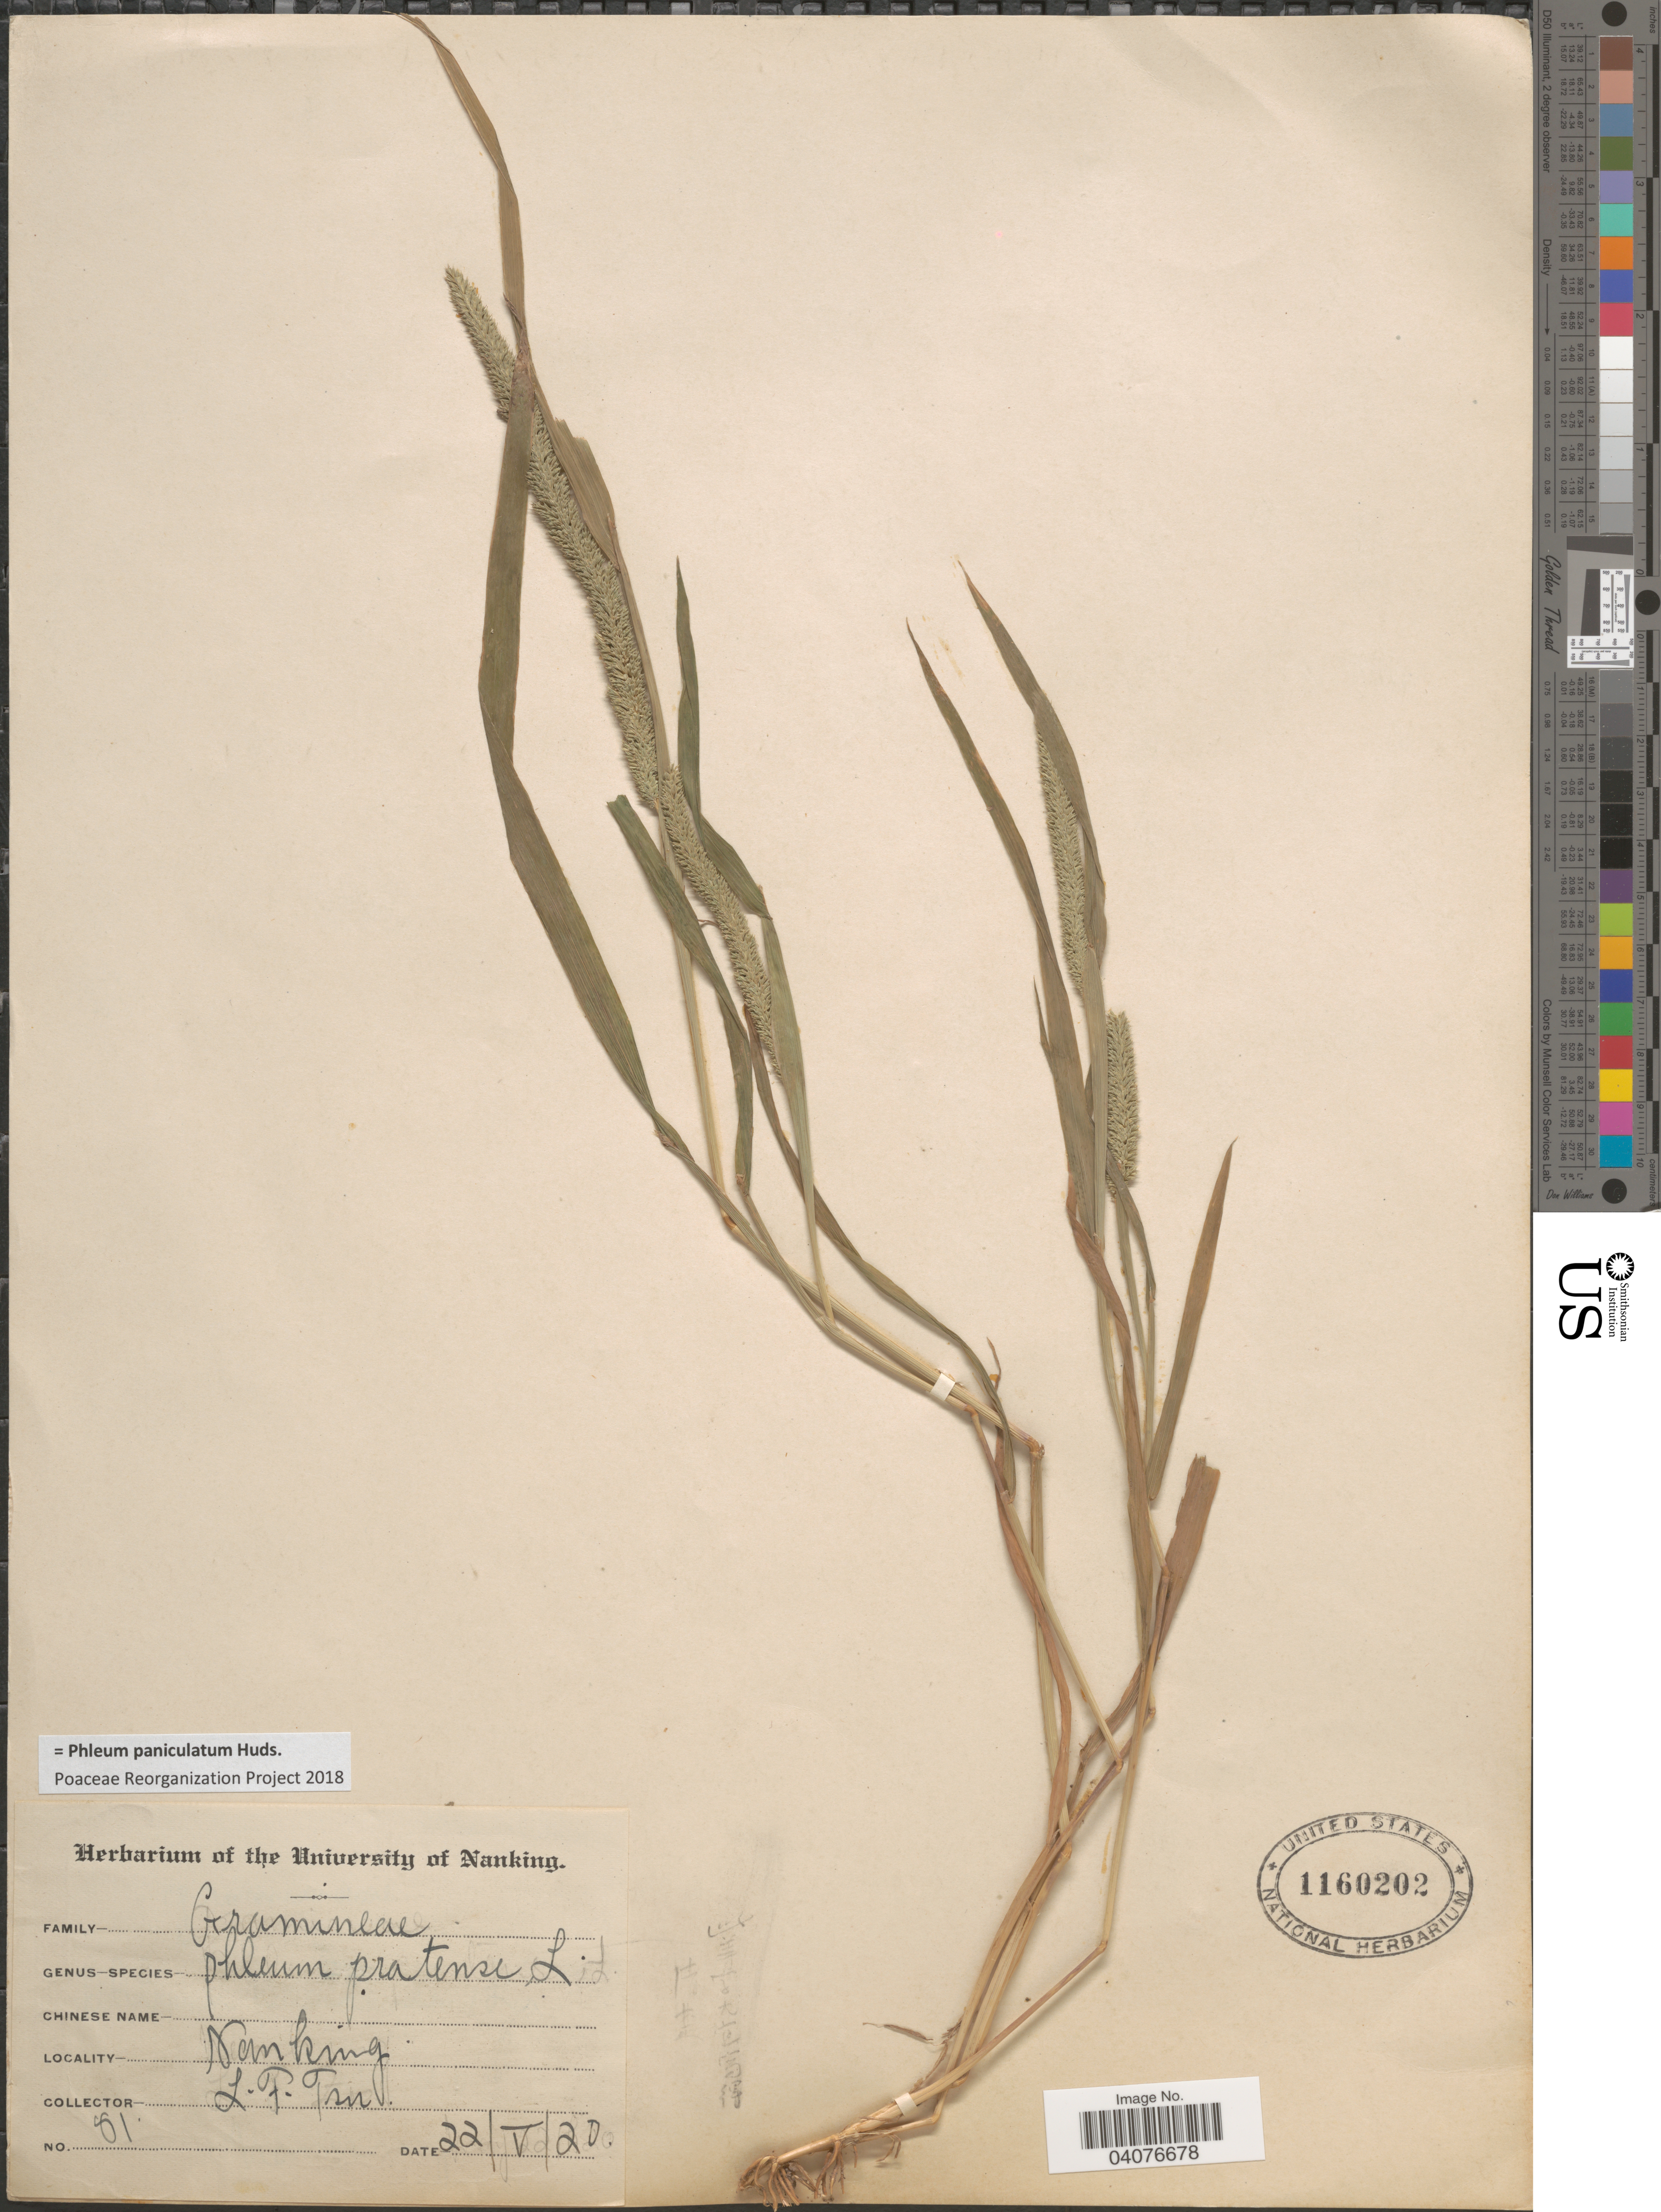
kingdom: Plantae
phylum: Tracheophyta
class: Liliopsida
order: Poales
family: Poaceae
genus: Phleum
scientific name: Phleum paniculatum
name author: Huds.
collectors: L. Tsu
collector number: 81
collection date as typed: Transcribed d/m/y: 22/5/20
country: China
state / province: Jiangsu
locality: Nanking.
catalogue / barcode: US 1160202